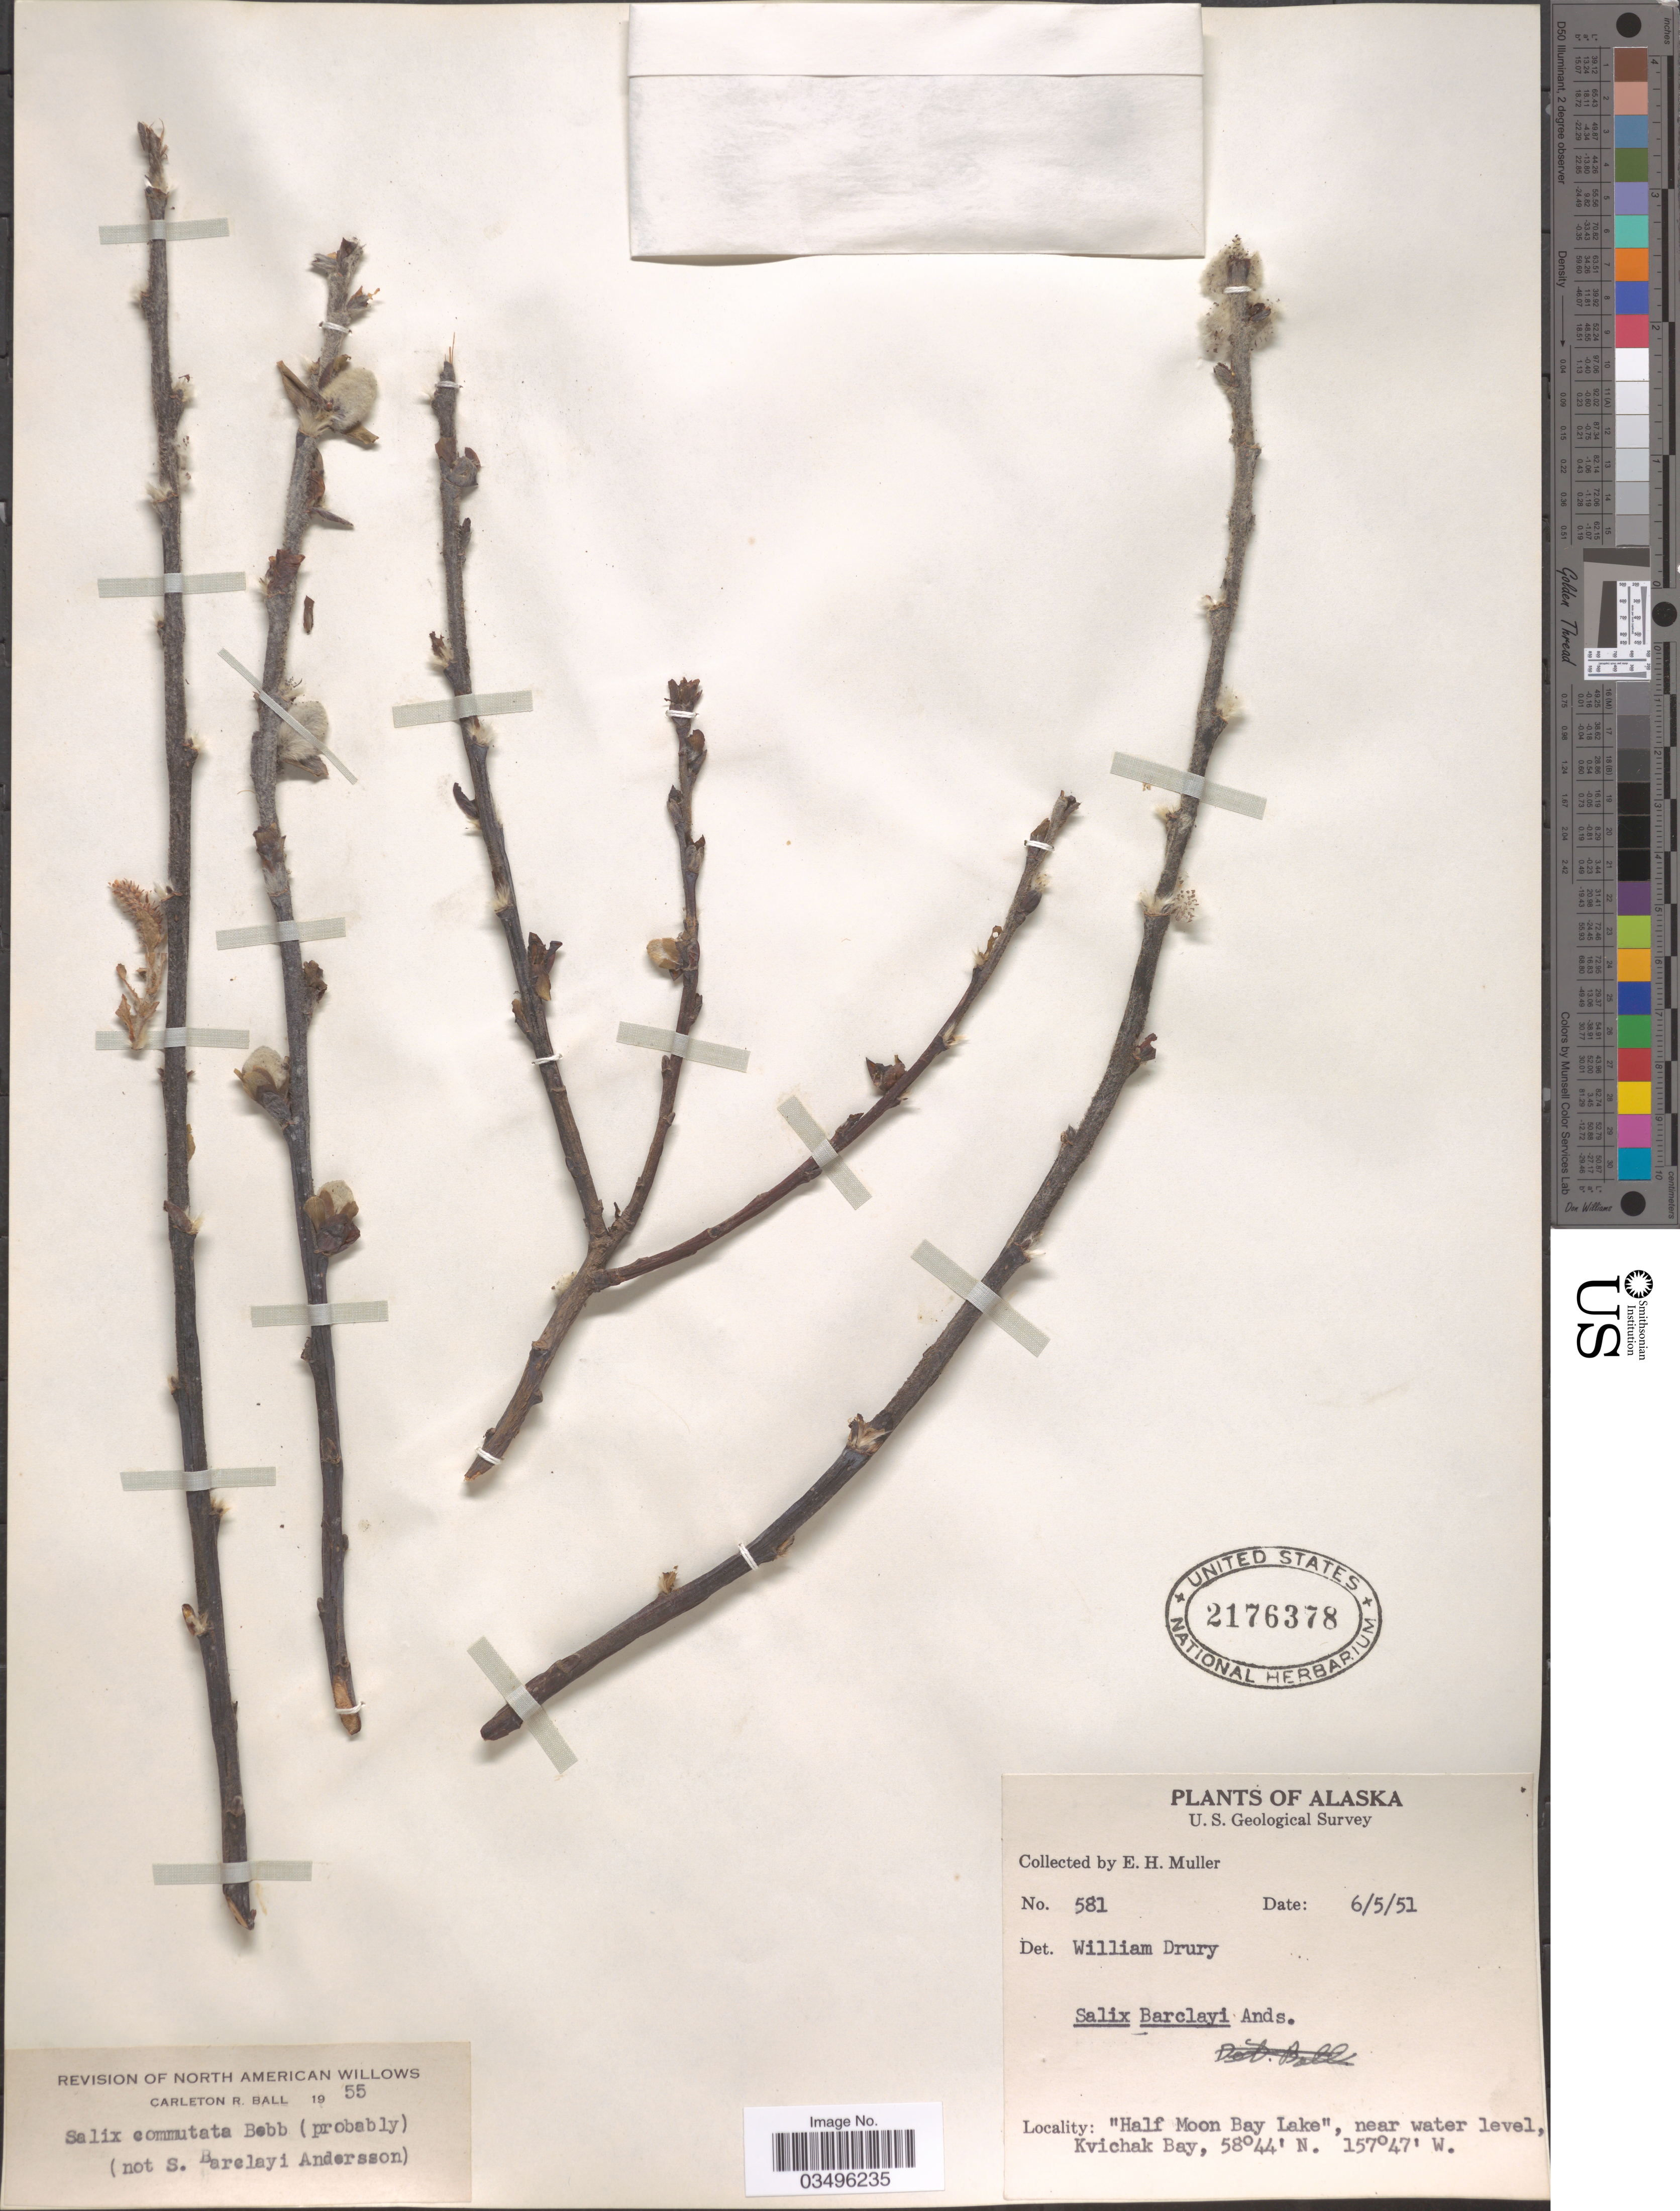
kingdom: Plantae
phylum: Tracheophyta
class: Magnoliopsida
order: Malpighiales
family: Salicaceae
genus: Salix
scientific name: Salix commutata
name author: Bebb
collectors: E. H. Muller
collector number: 581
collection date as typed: Transcribed d/m/y: 5/6/51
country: United States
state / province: Alaska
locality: Half Moon Bay Lake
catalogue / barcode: US 2176378